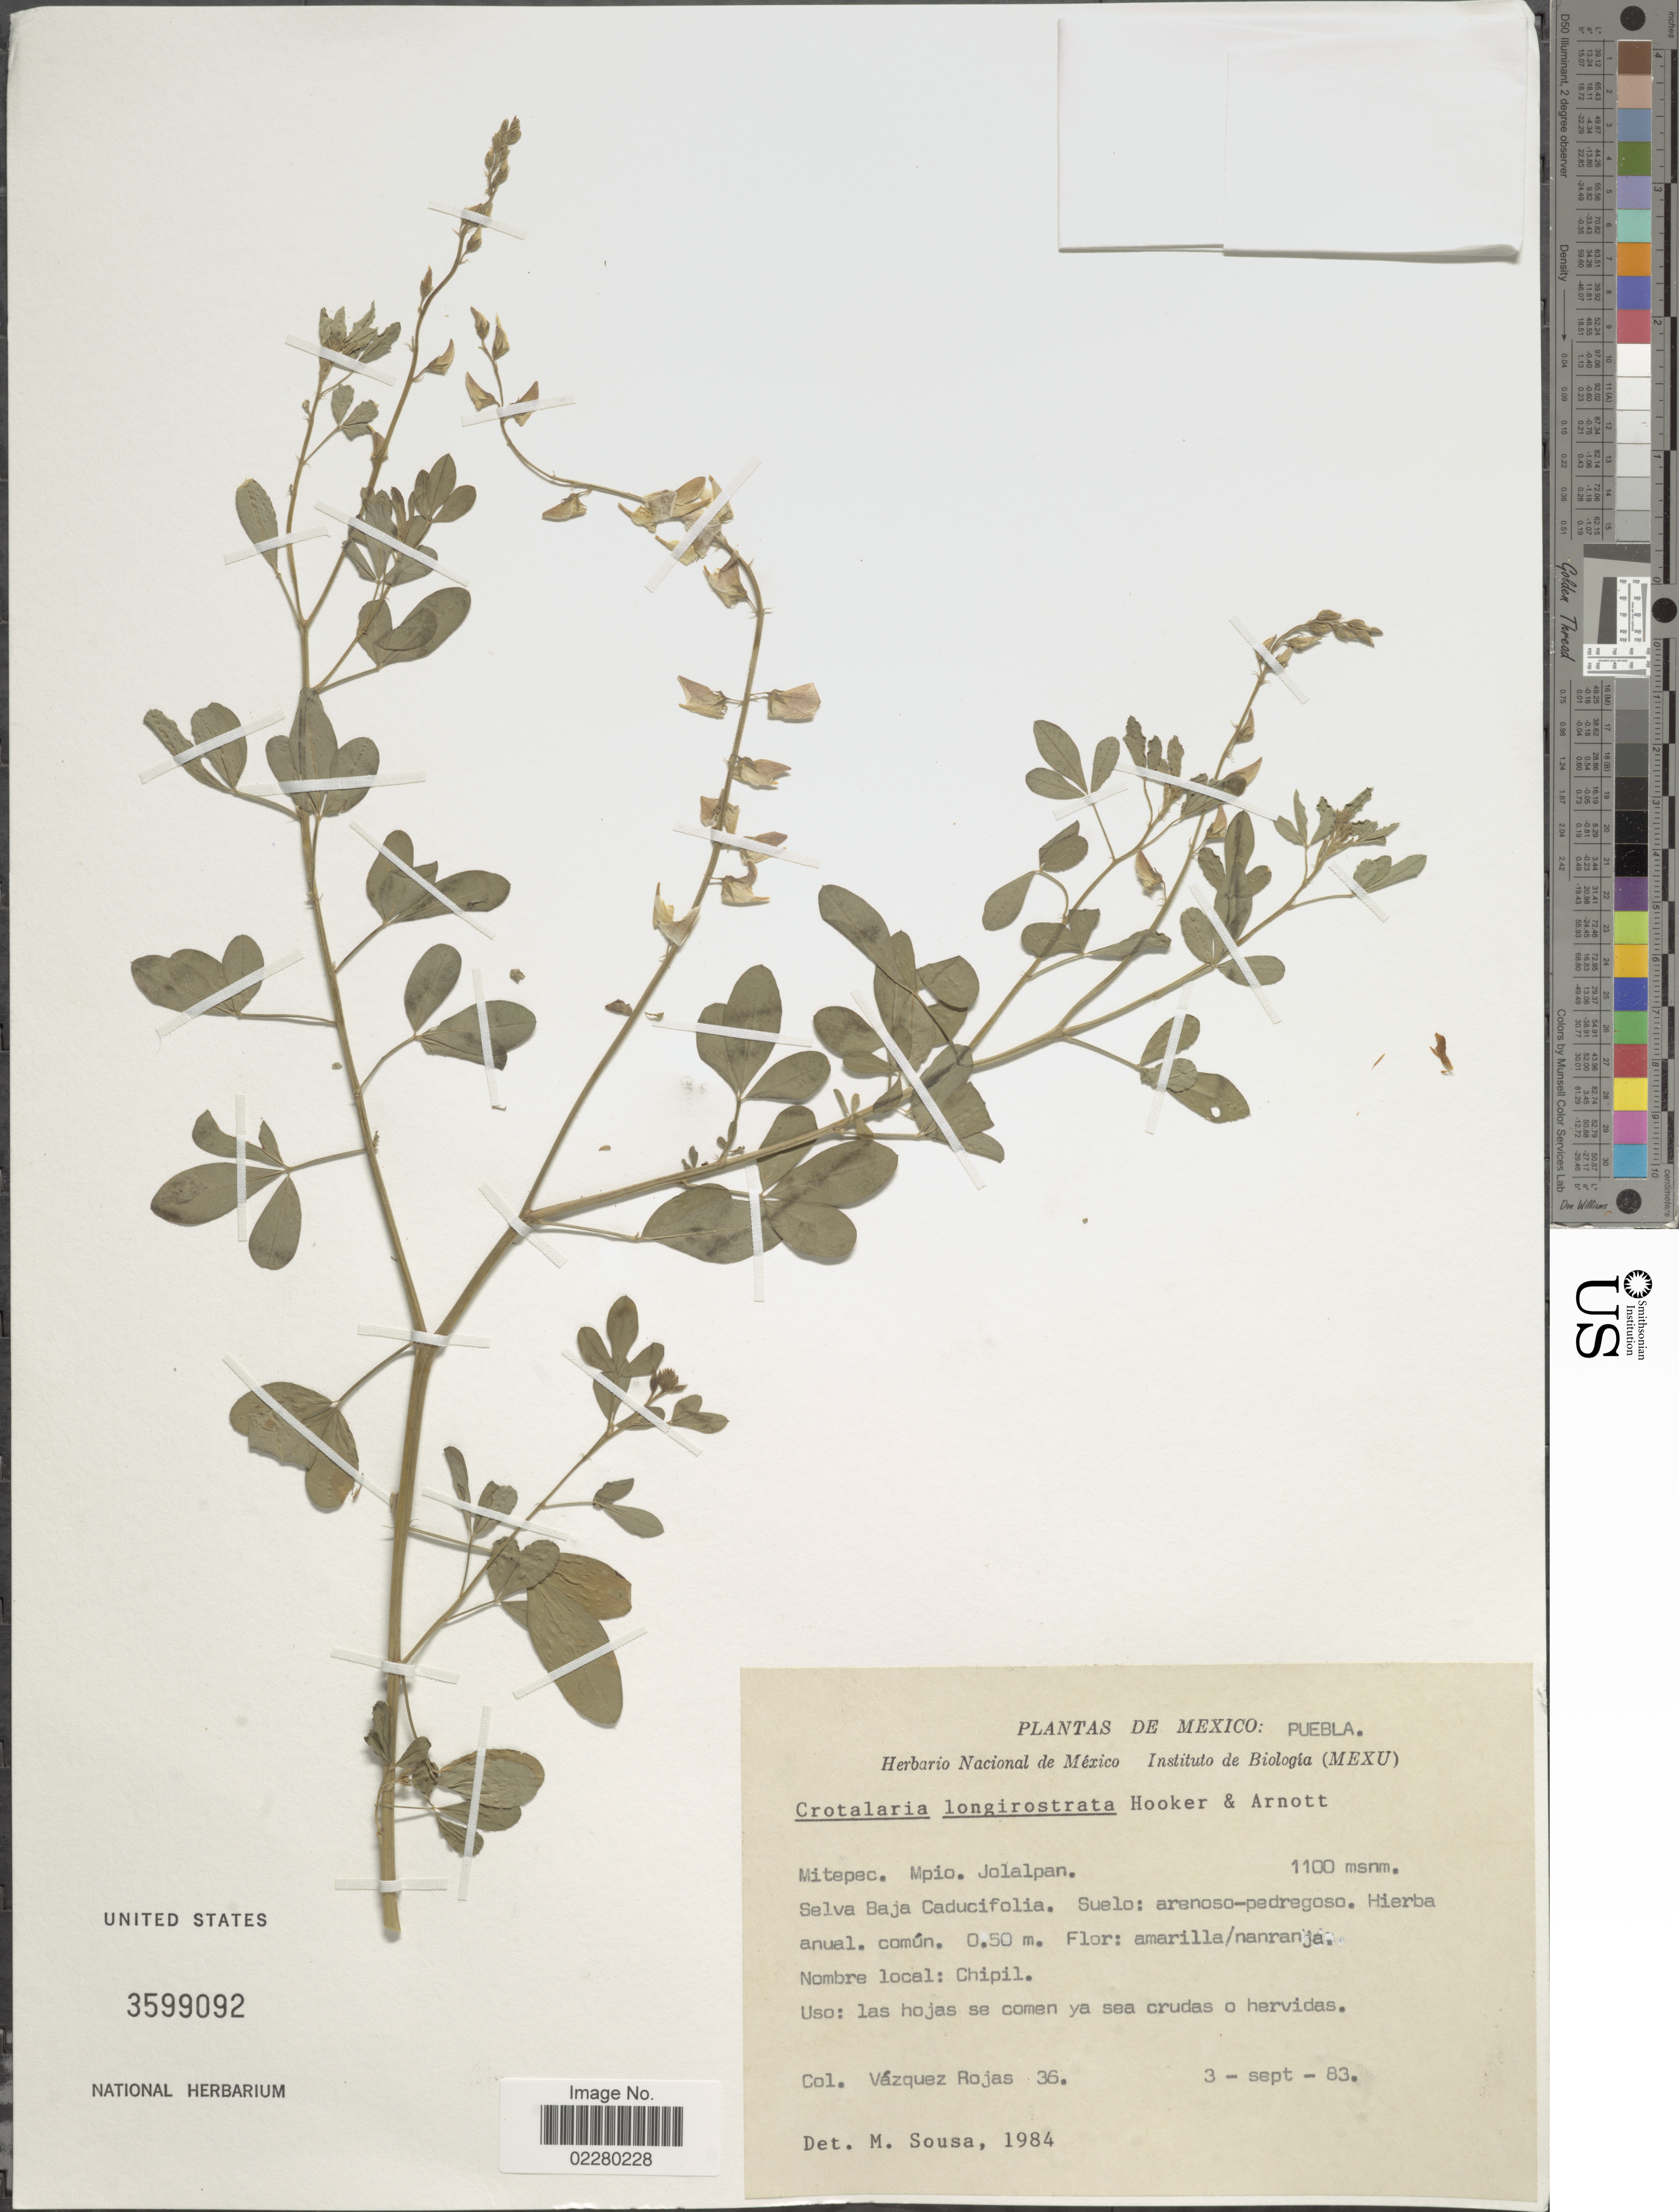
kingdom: Plantae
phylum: Tracheophyta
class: Magnoliopsida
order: Fabales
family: Fabaceae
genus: Crotalaria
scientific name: Crotalaria longirostrata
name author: Hook. & Arn.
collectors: V. Rojas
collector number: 36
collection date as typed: Transcribed d/m/y: 3/9/83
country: Mexico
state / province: Puebla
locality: Mitepec. Mpio. Jolalpan. Selva Baja Caducifolia.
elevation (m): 1100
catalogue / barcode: US 3599092